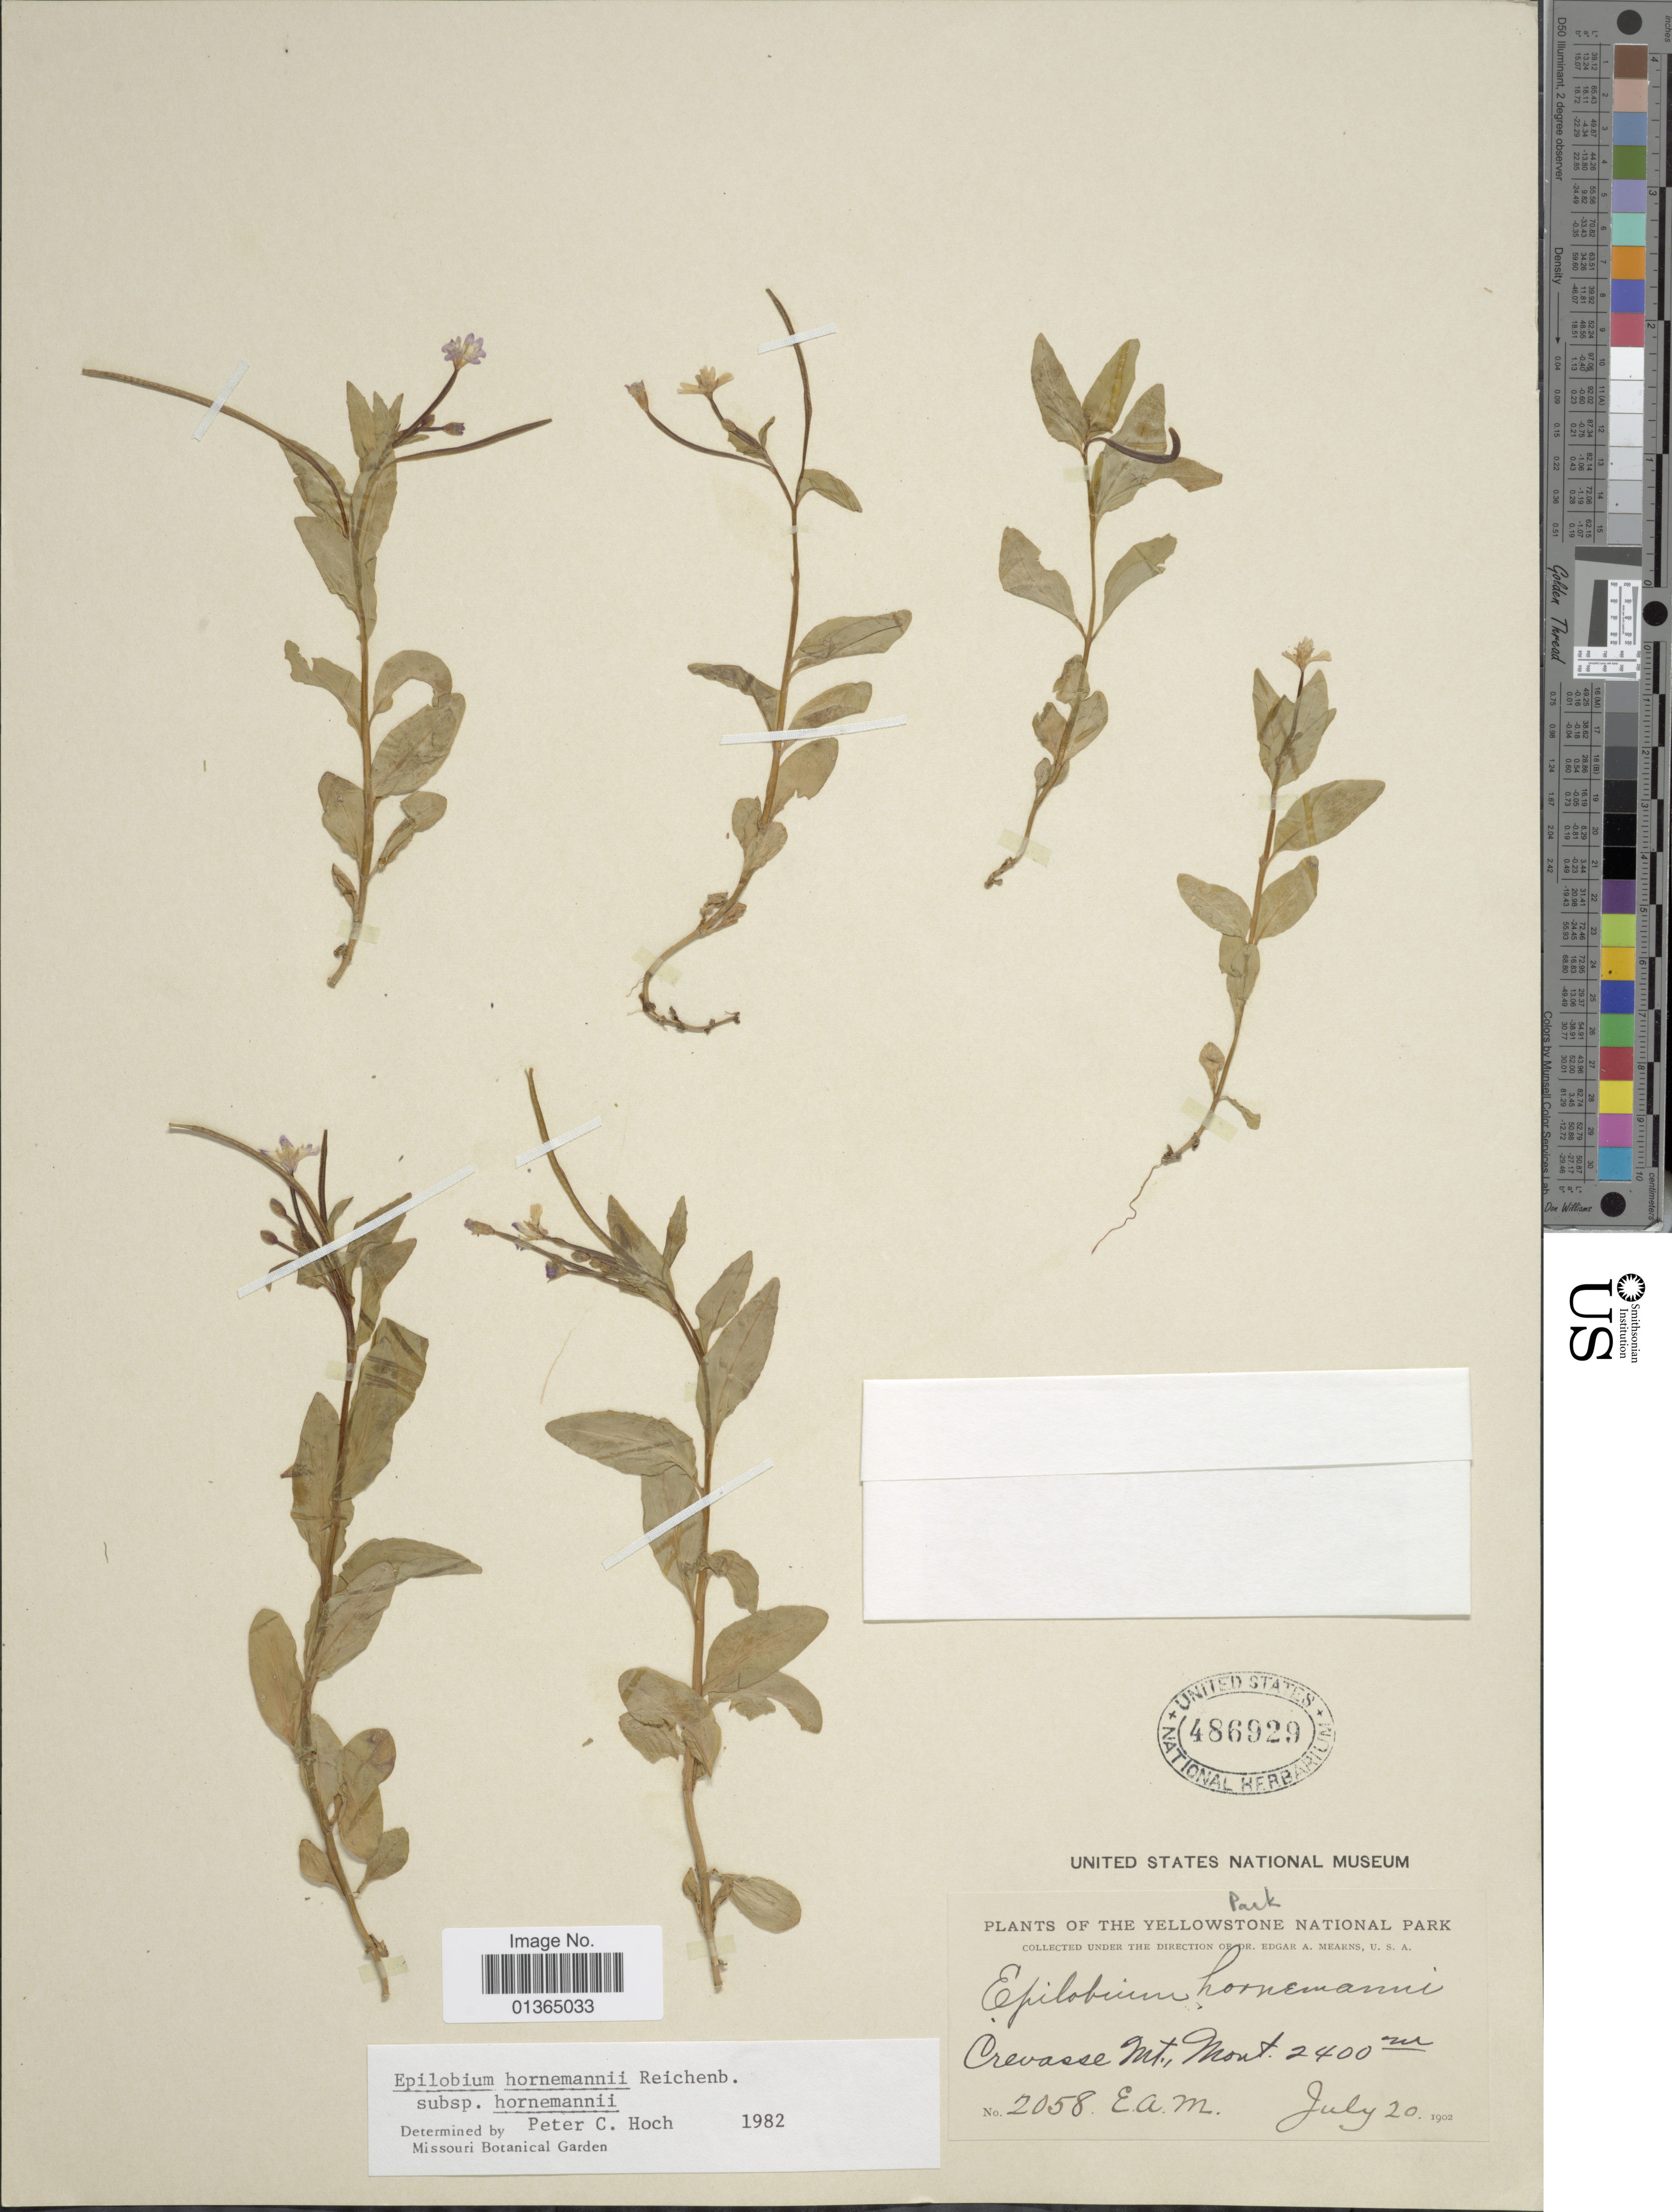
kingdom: Plantae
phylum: Tracheophyta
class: Magnoliopsida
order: Myrtales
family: Onagraceae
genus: Epilobium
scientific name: Epilobium hornemannii subsp. hornemannii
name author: Rchb.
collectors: E. A. Mearns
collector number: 2058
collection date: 1902-07-20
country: United States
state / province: Montana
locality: Yellowstone National Park. Crevasse Mt.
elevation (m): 2400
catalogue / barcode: US 486929